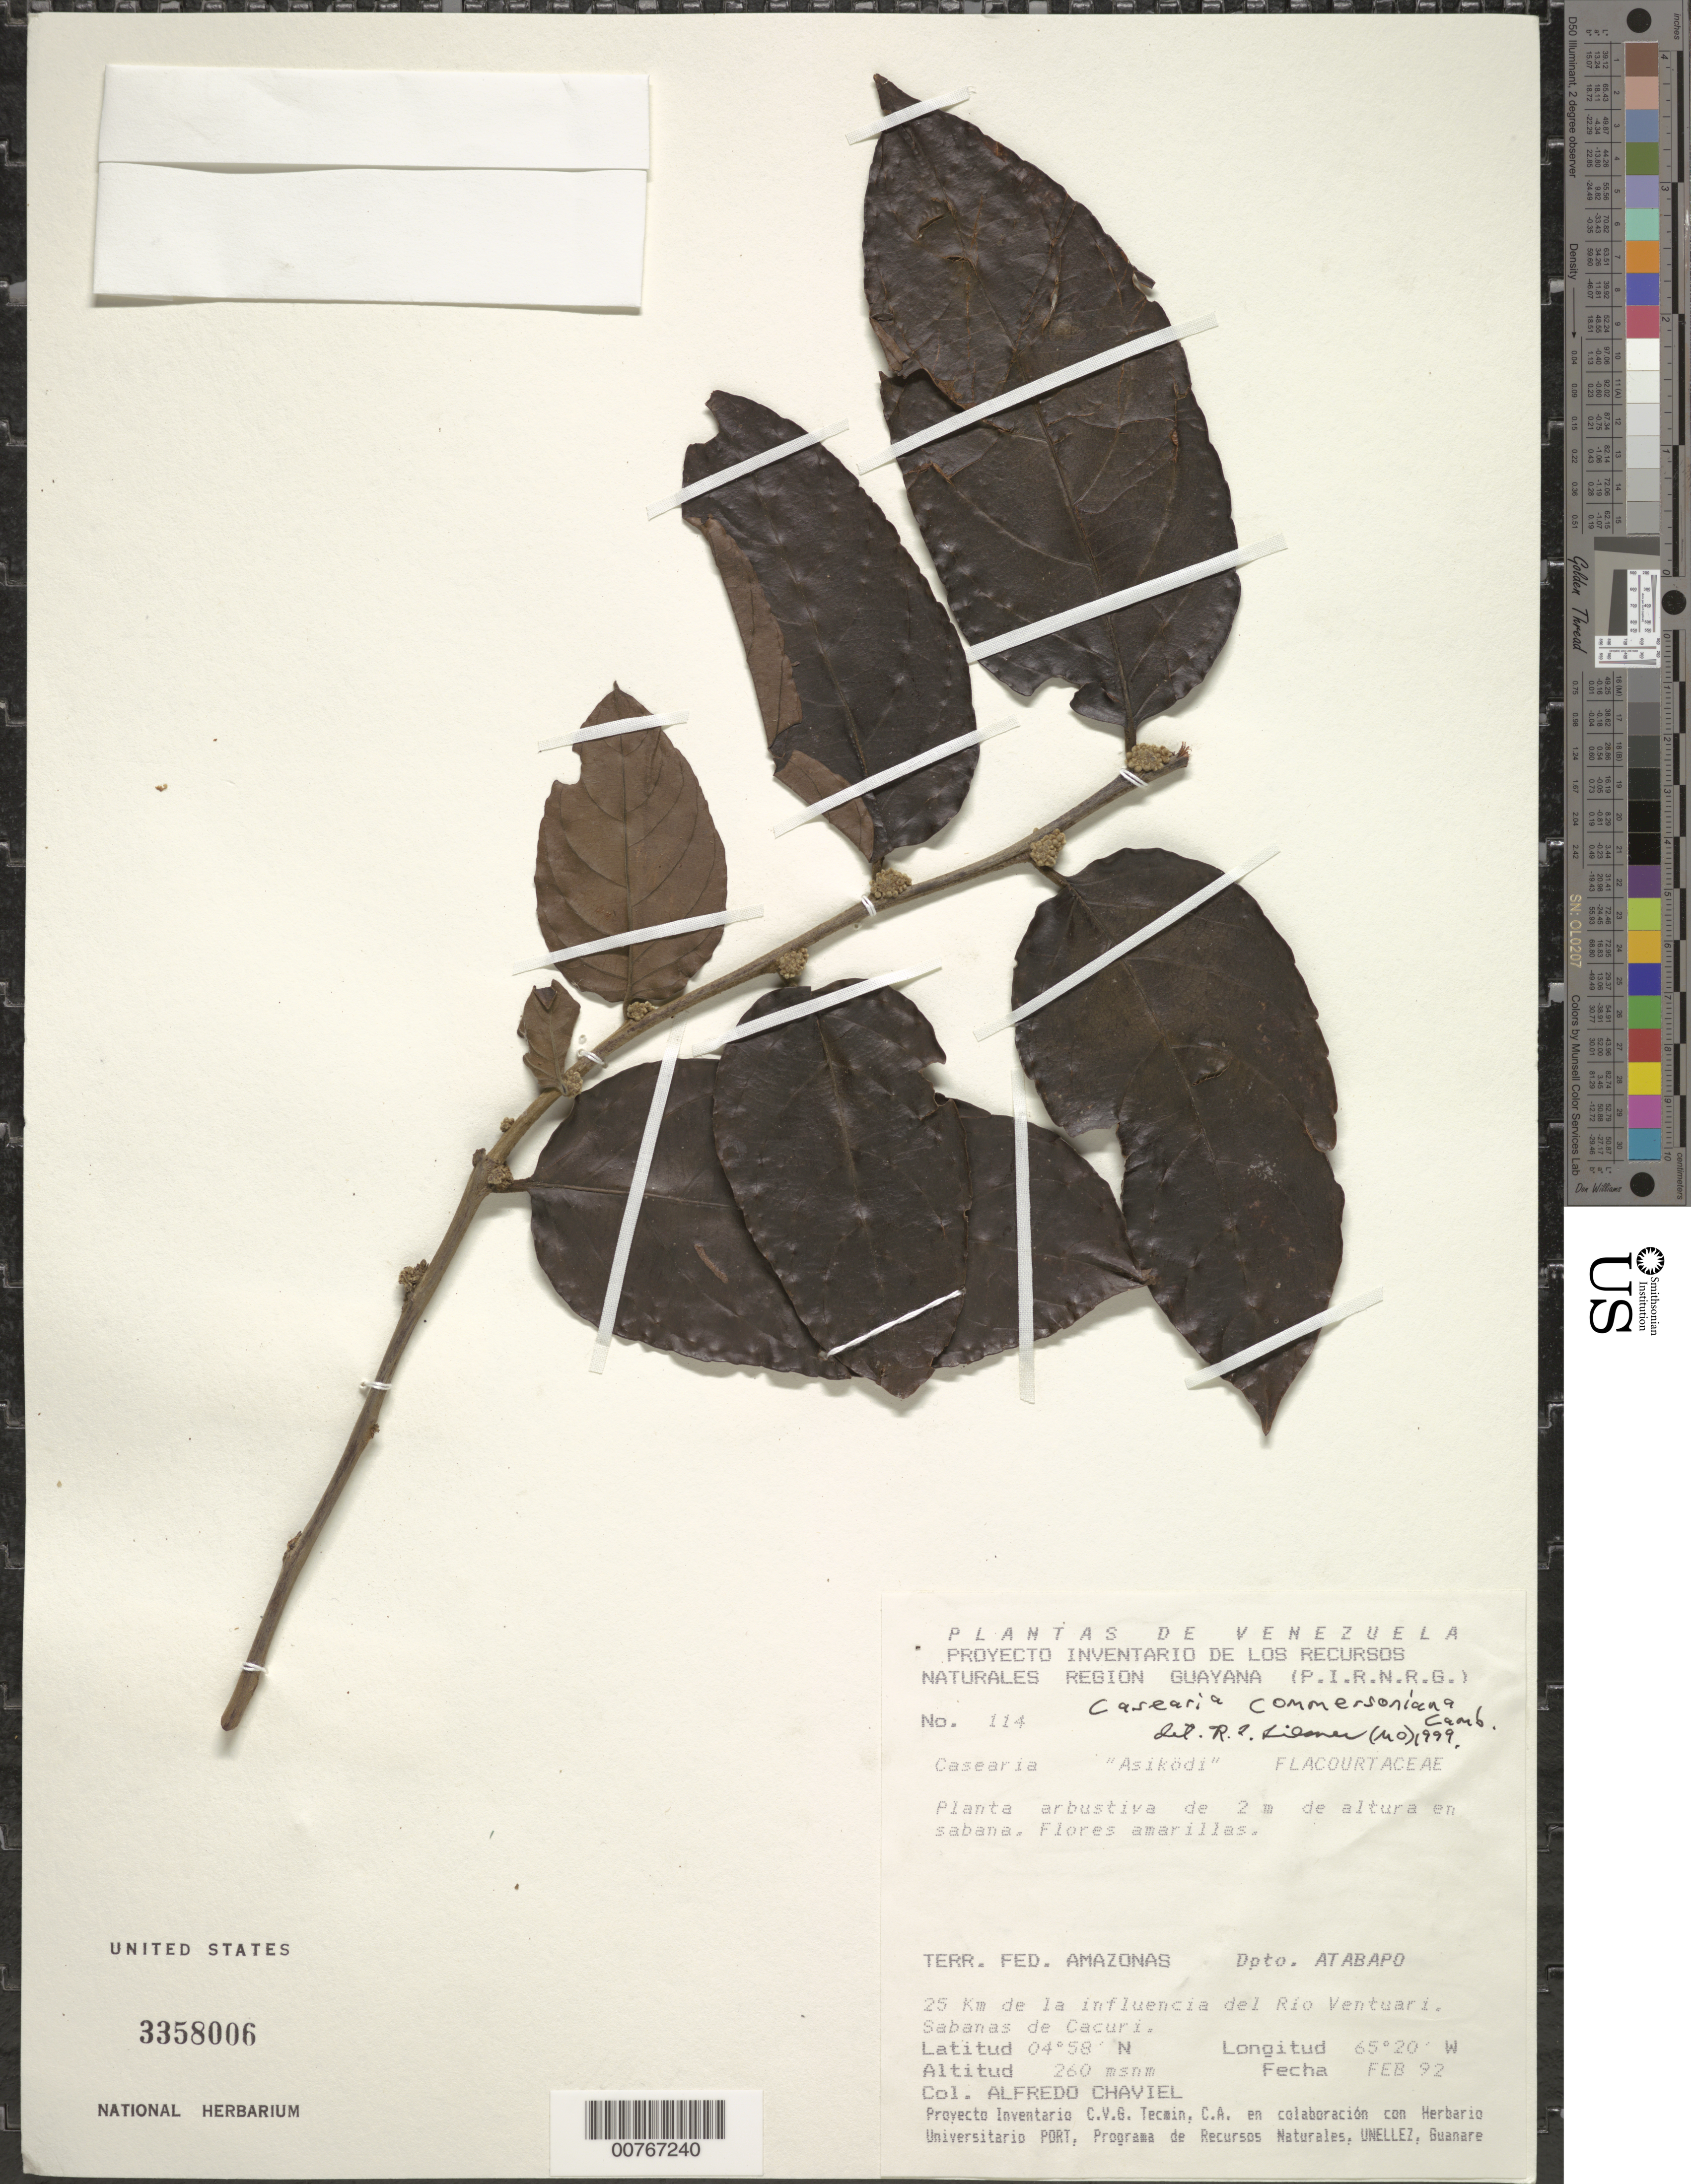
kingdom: Plantae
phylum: Tracheophyta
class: Magnoliopsida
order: Malpighiales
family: Salicaceae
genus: Piparea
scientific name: Piparea dentata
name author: Aubl.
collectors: A. Chaviel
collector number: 114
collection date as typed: Feb-92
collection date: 1992-02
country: Venezuela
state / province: Amazonas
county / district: Atabapo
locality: Sabanas de Cacuri, 25 km de la influencia del Río Ventuari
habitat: Savanna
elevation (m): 260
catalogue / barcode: US 3358006